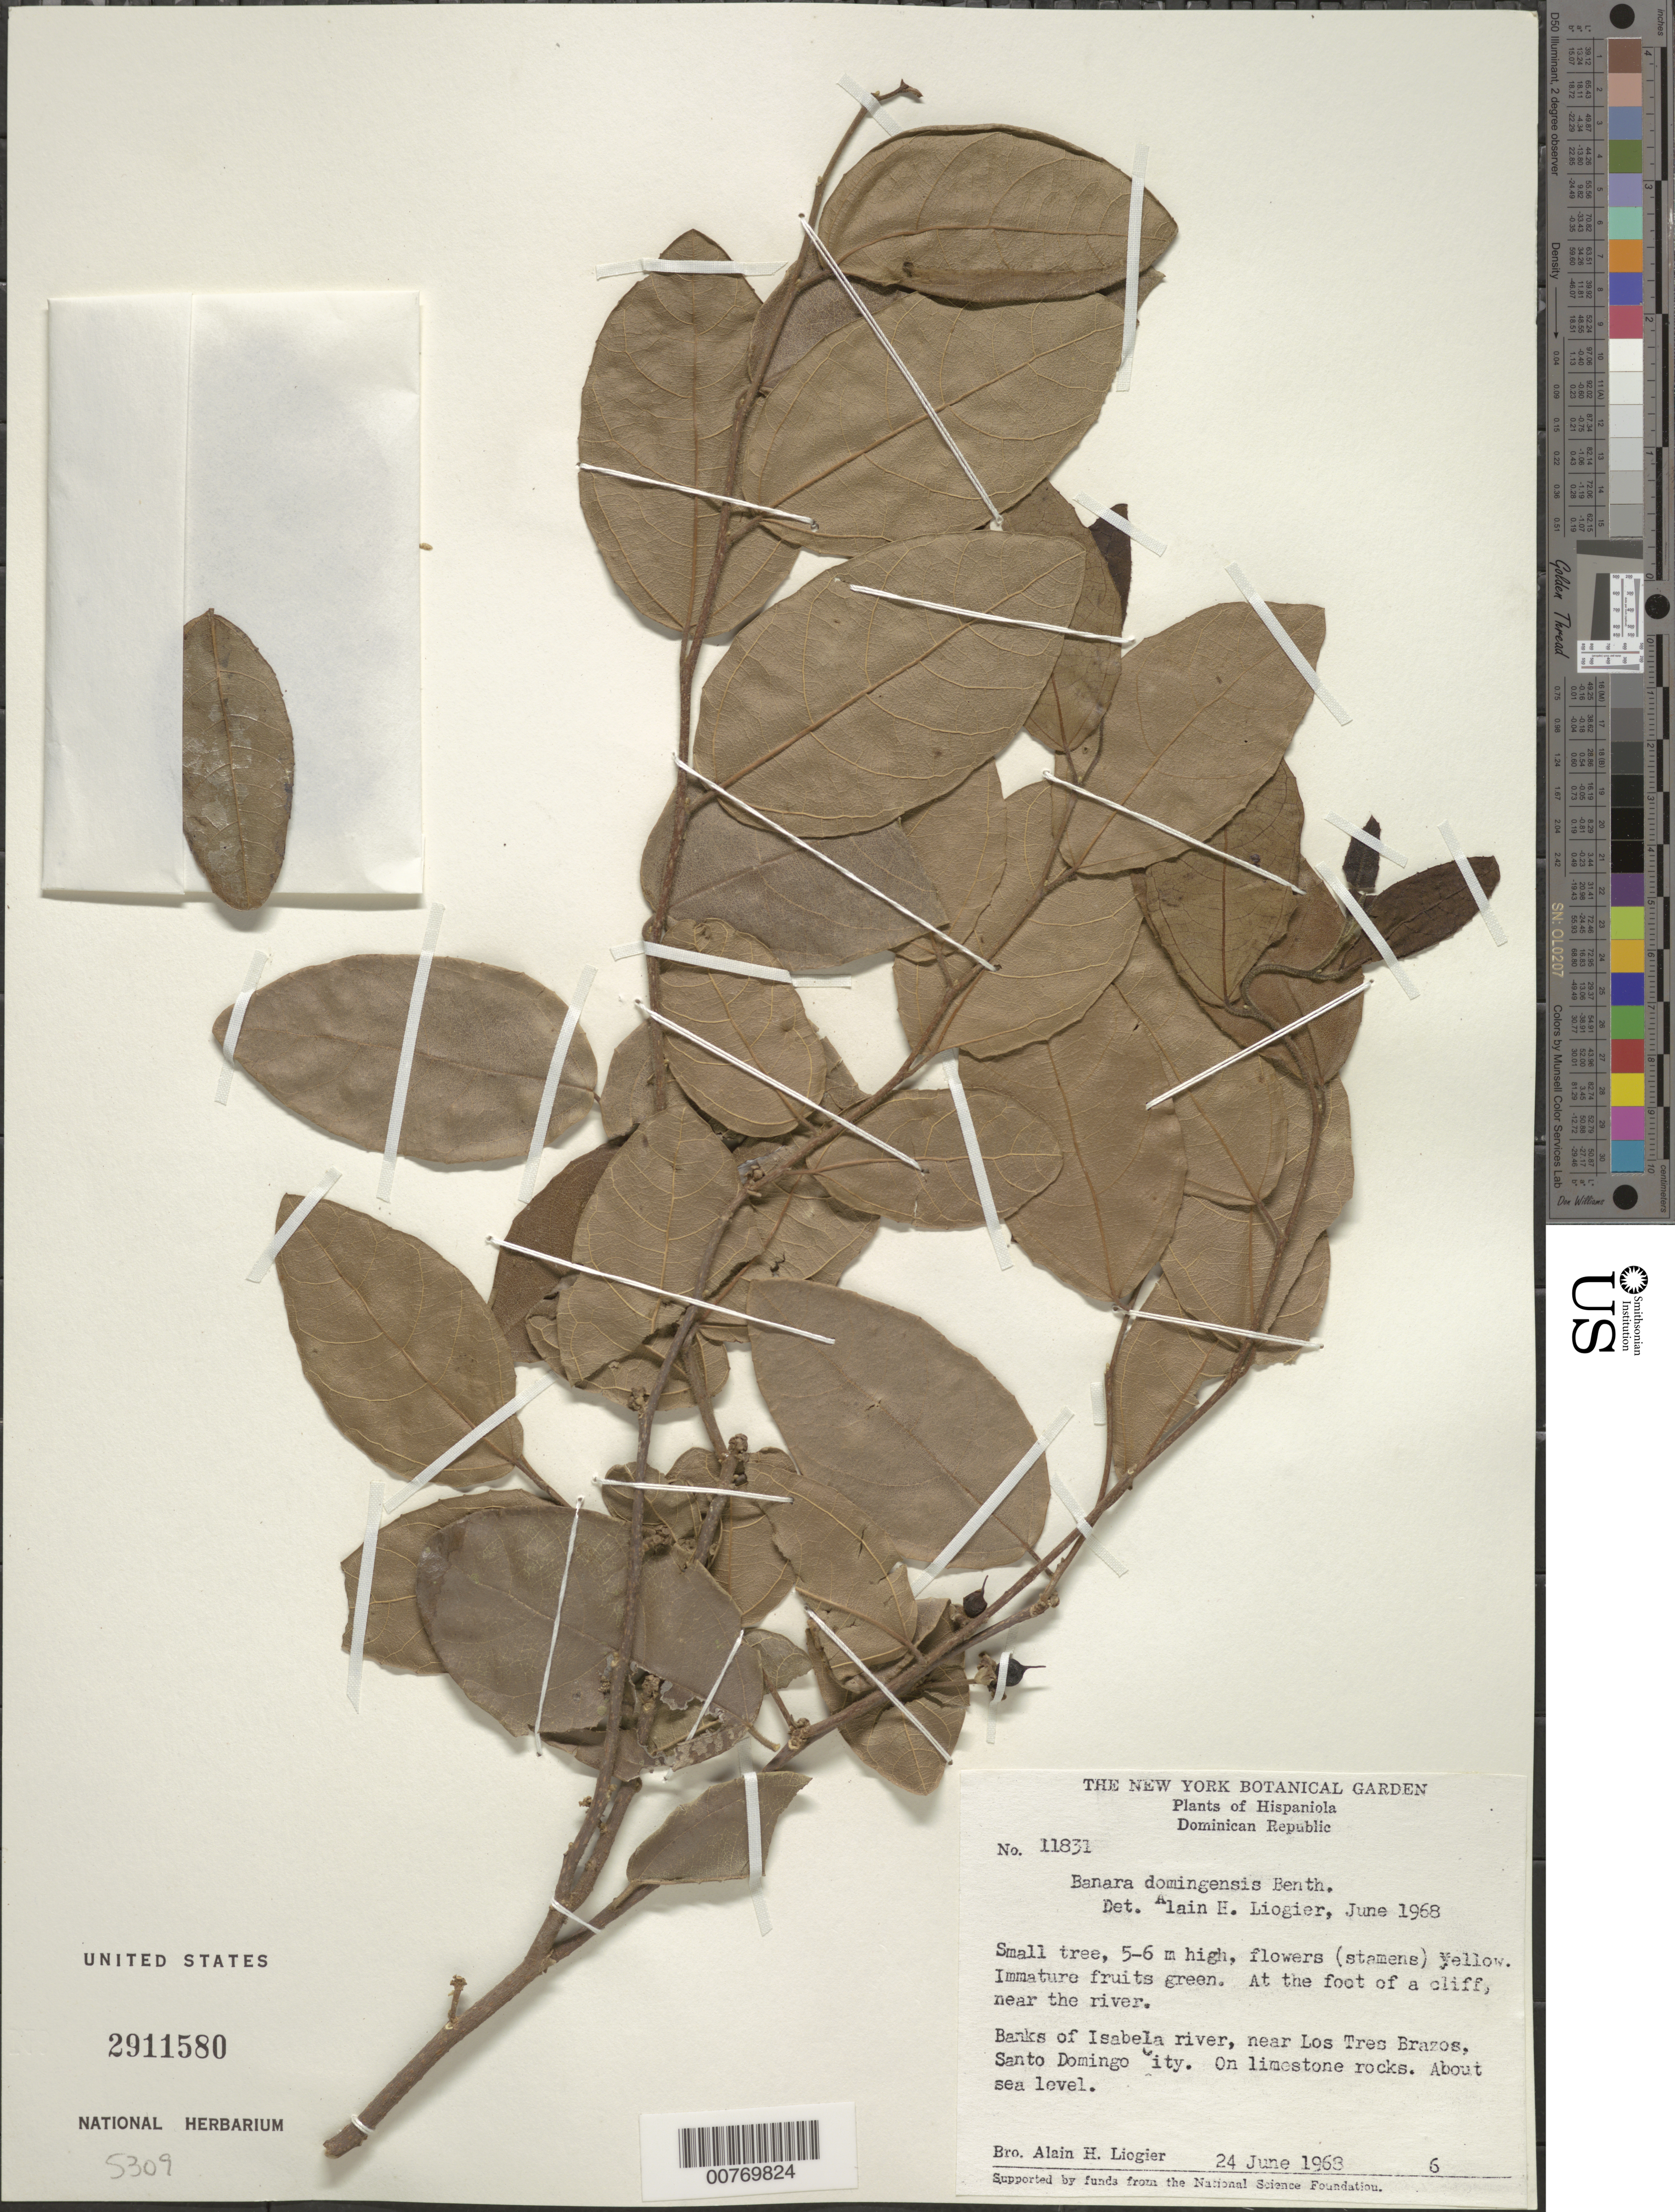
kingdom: Plantae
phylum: Tracheophyta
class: Magnoliopsida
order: Malpighiales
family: Salicaceae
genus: Banara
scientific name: Banara domingensis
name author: Benth.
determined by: Liogier, Alain H.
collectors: A. H. Liogier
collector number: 11831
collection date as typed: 24 Jun 1963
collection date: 1963-06-24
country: Dominican Republic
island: Hispaniola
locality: Banks of Isabela river, near Los Tres Brazos, Santo Domingo City.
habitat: On Limestone rocks. At the foot of a cliff, near the river.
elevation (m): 0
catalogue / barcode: US 2911580